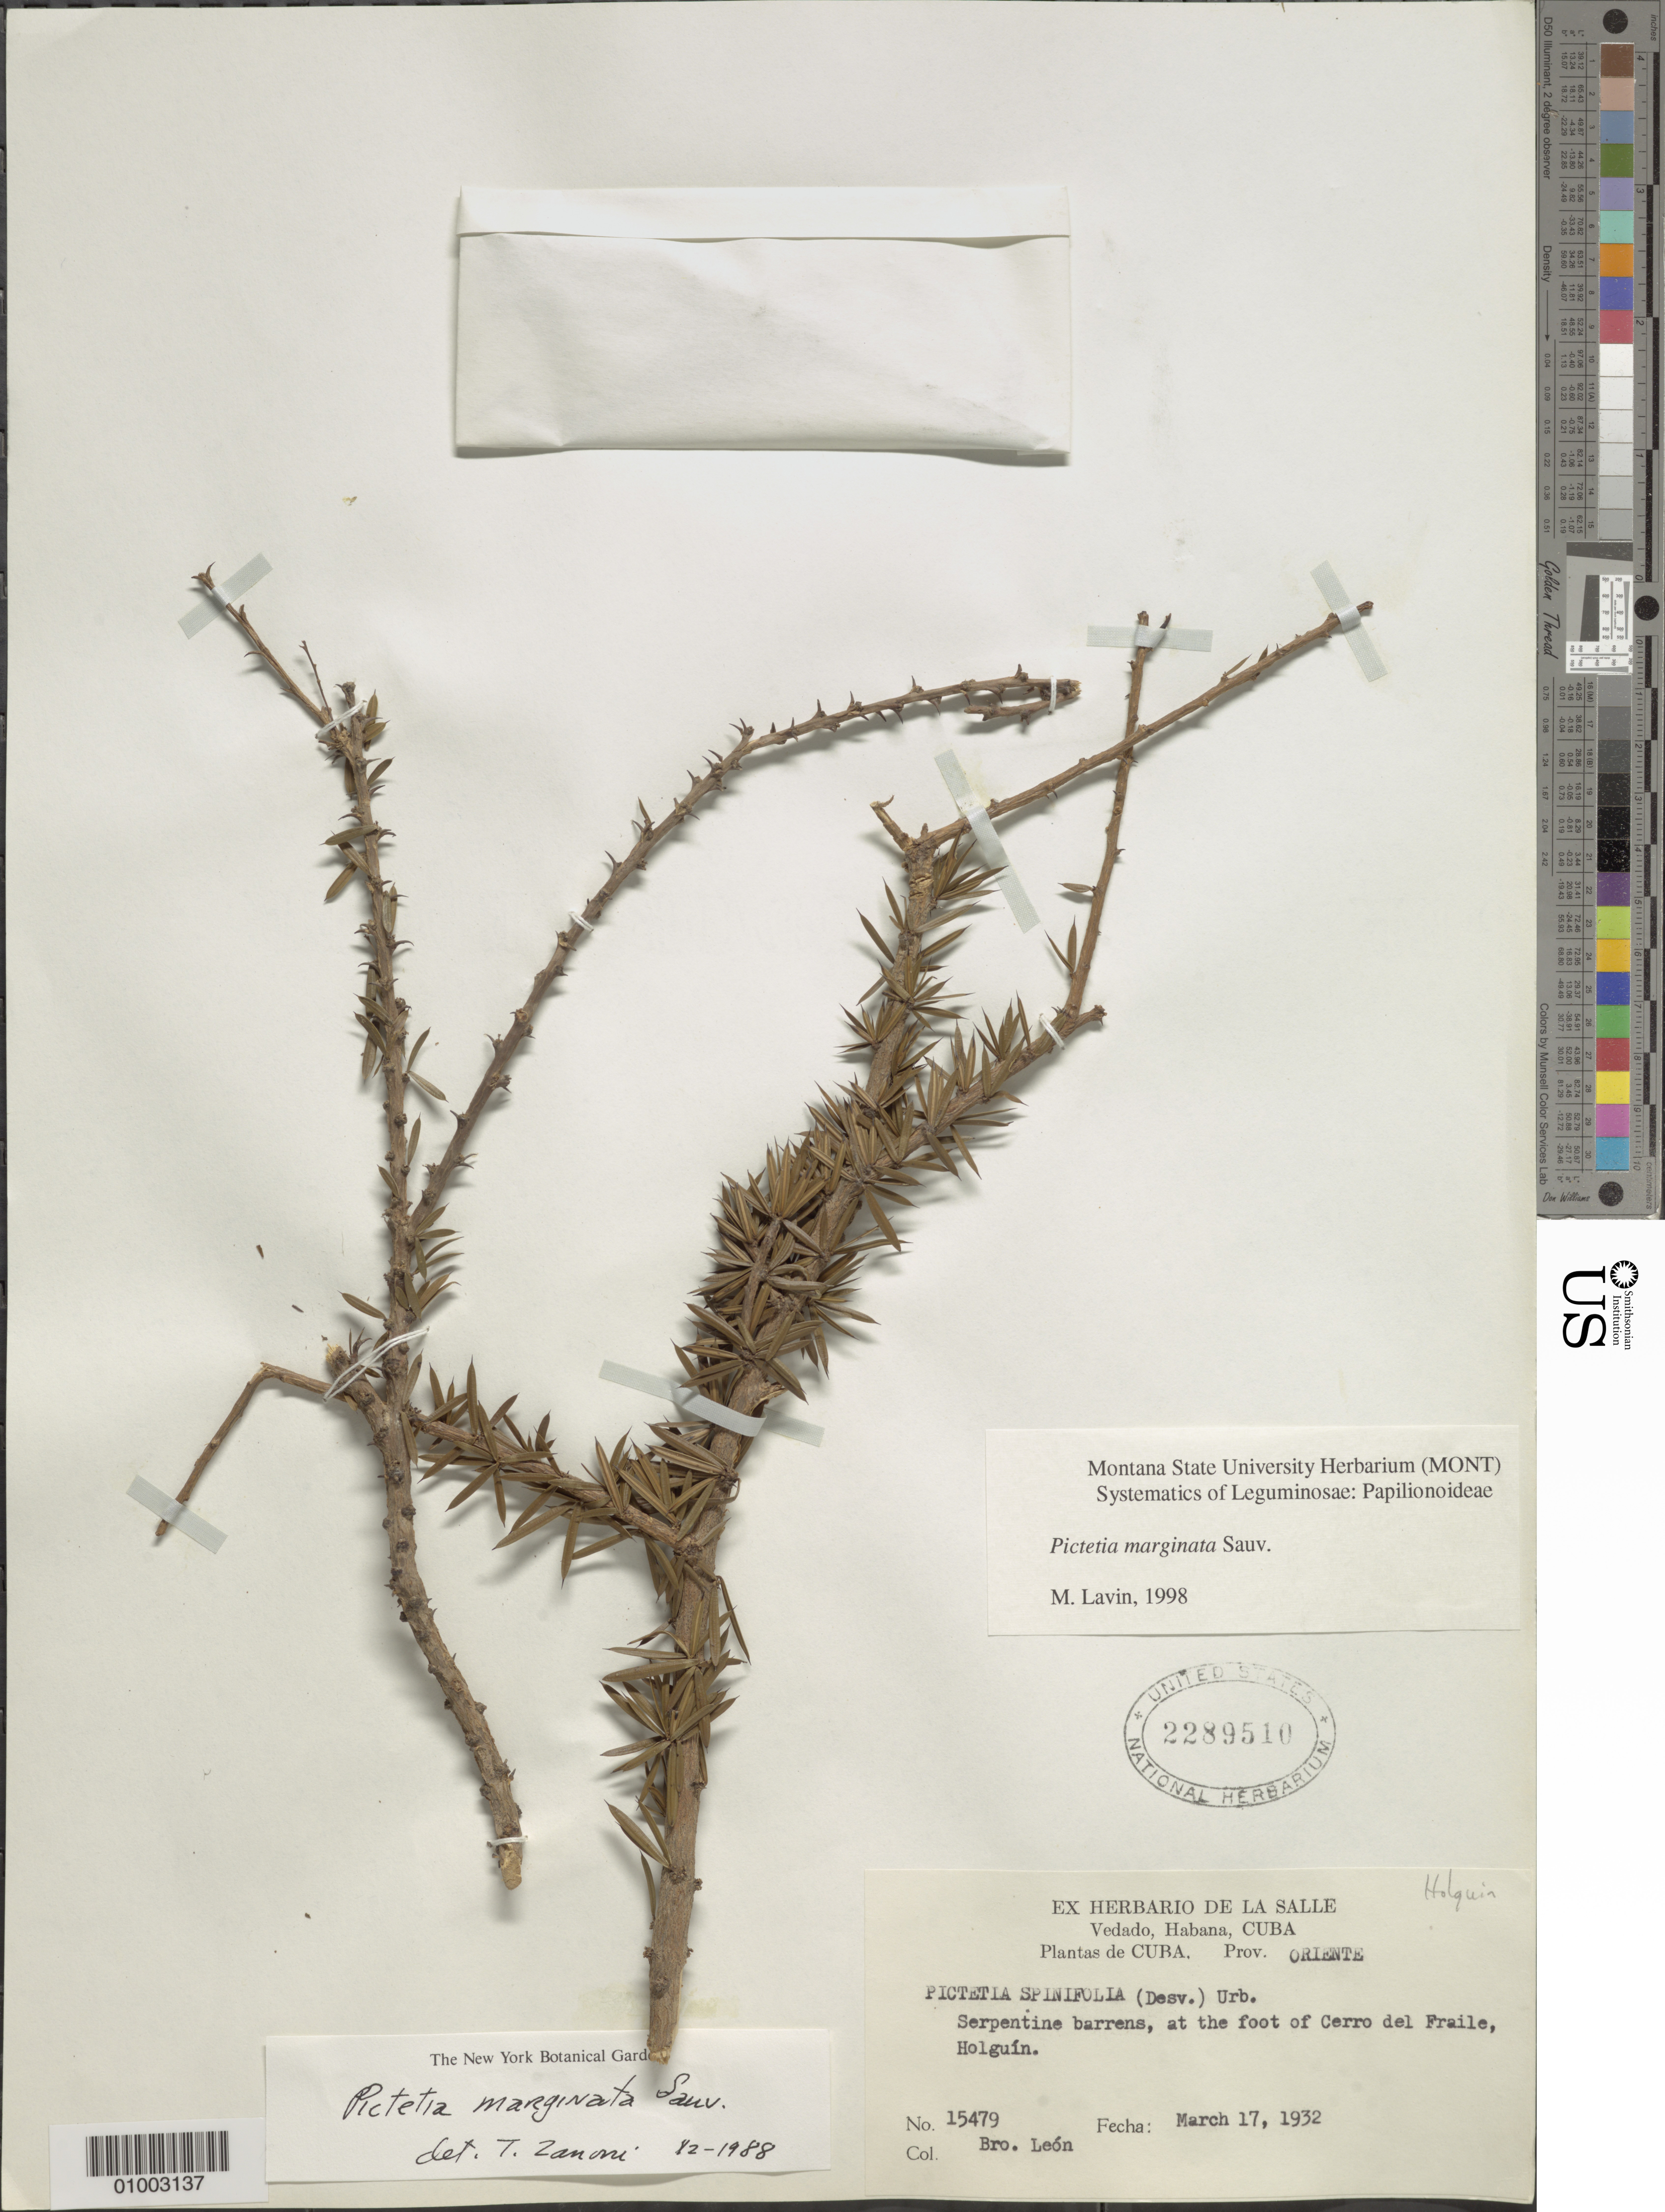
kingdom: Plantae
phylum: Tracheophyta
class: Magnoliopsida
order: Fabales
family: Fabaceae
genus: Pictetia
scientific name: Pictetia marginata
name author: C. Wright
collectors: Bro. León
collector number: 15479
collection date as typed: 17 Mar 1932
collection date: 1932-03-17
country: Cuba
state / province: Holguín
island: Cuba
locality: Serpentine barrens, at the foot of Cerro del Fraile, Holguin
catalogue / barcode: US 2289510